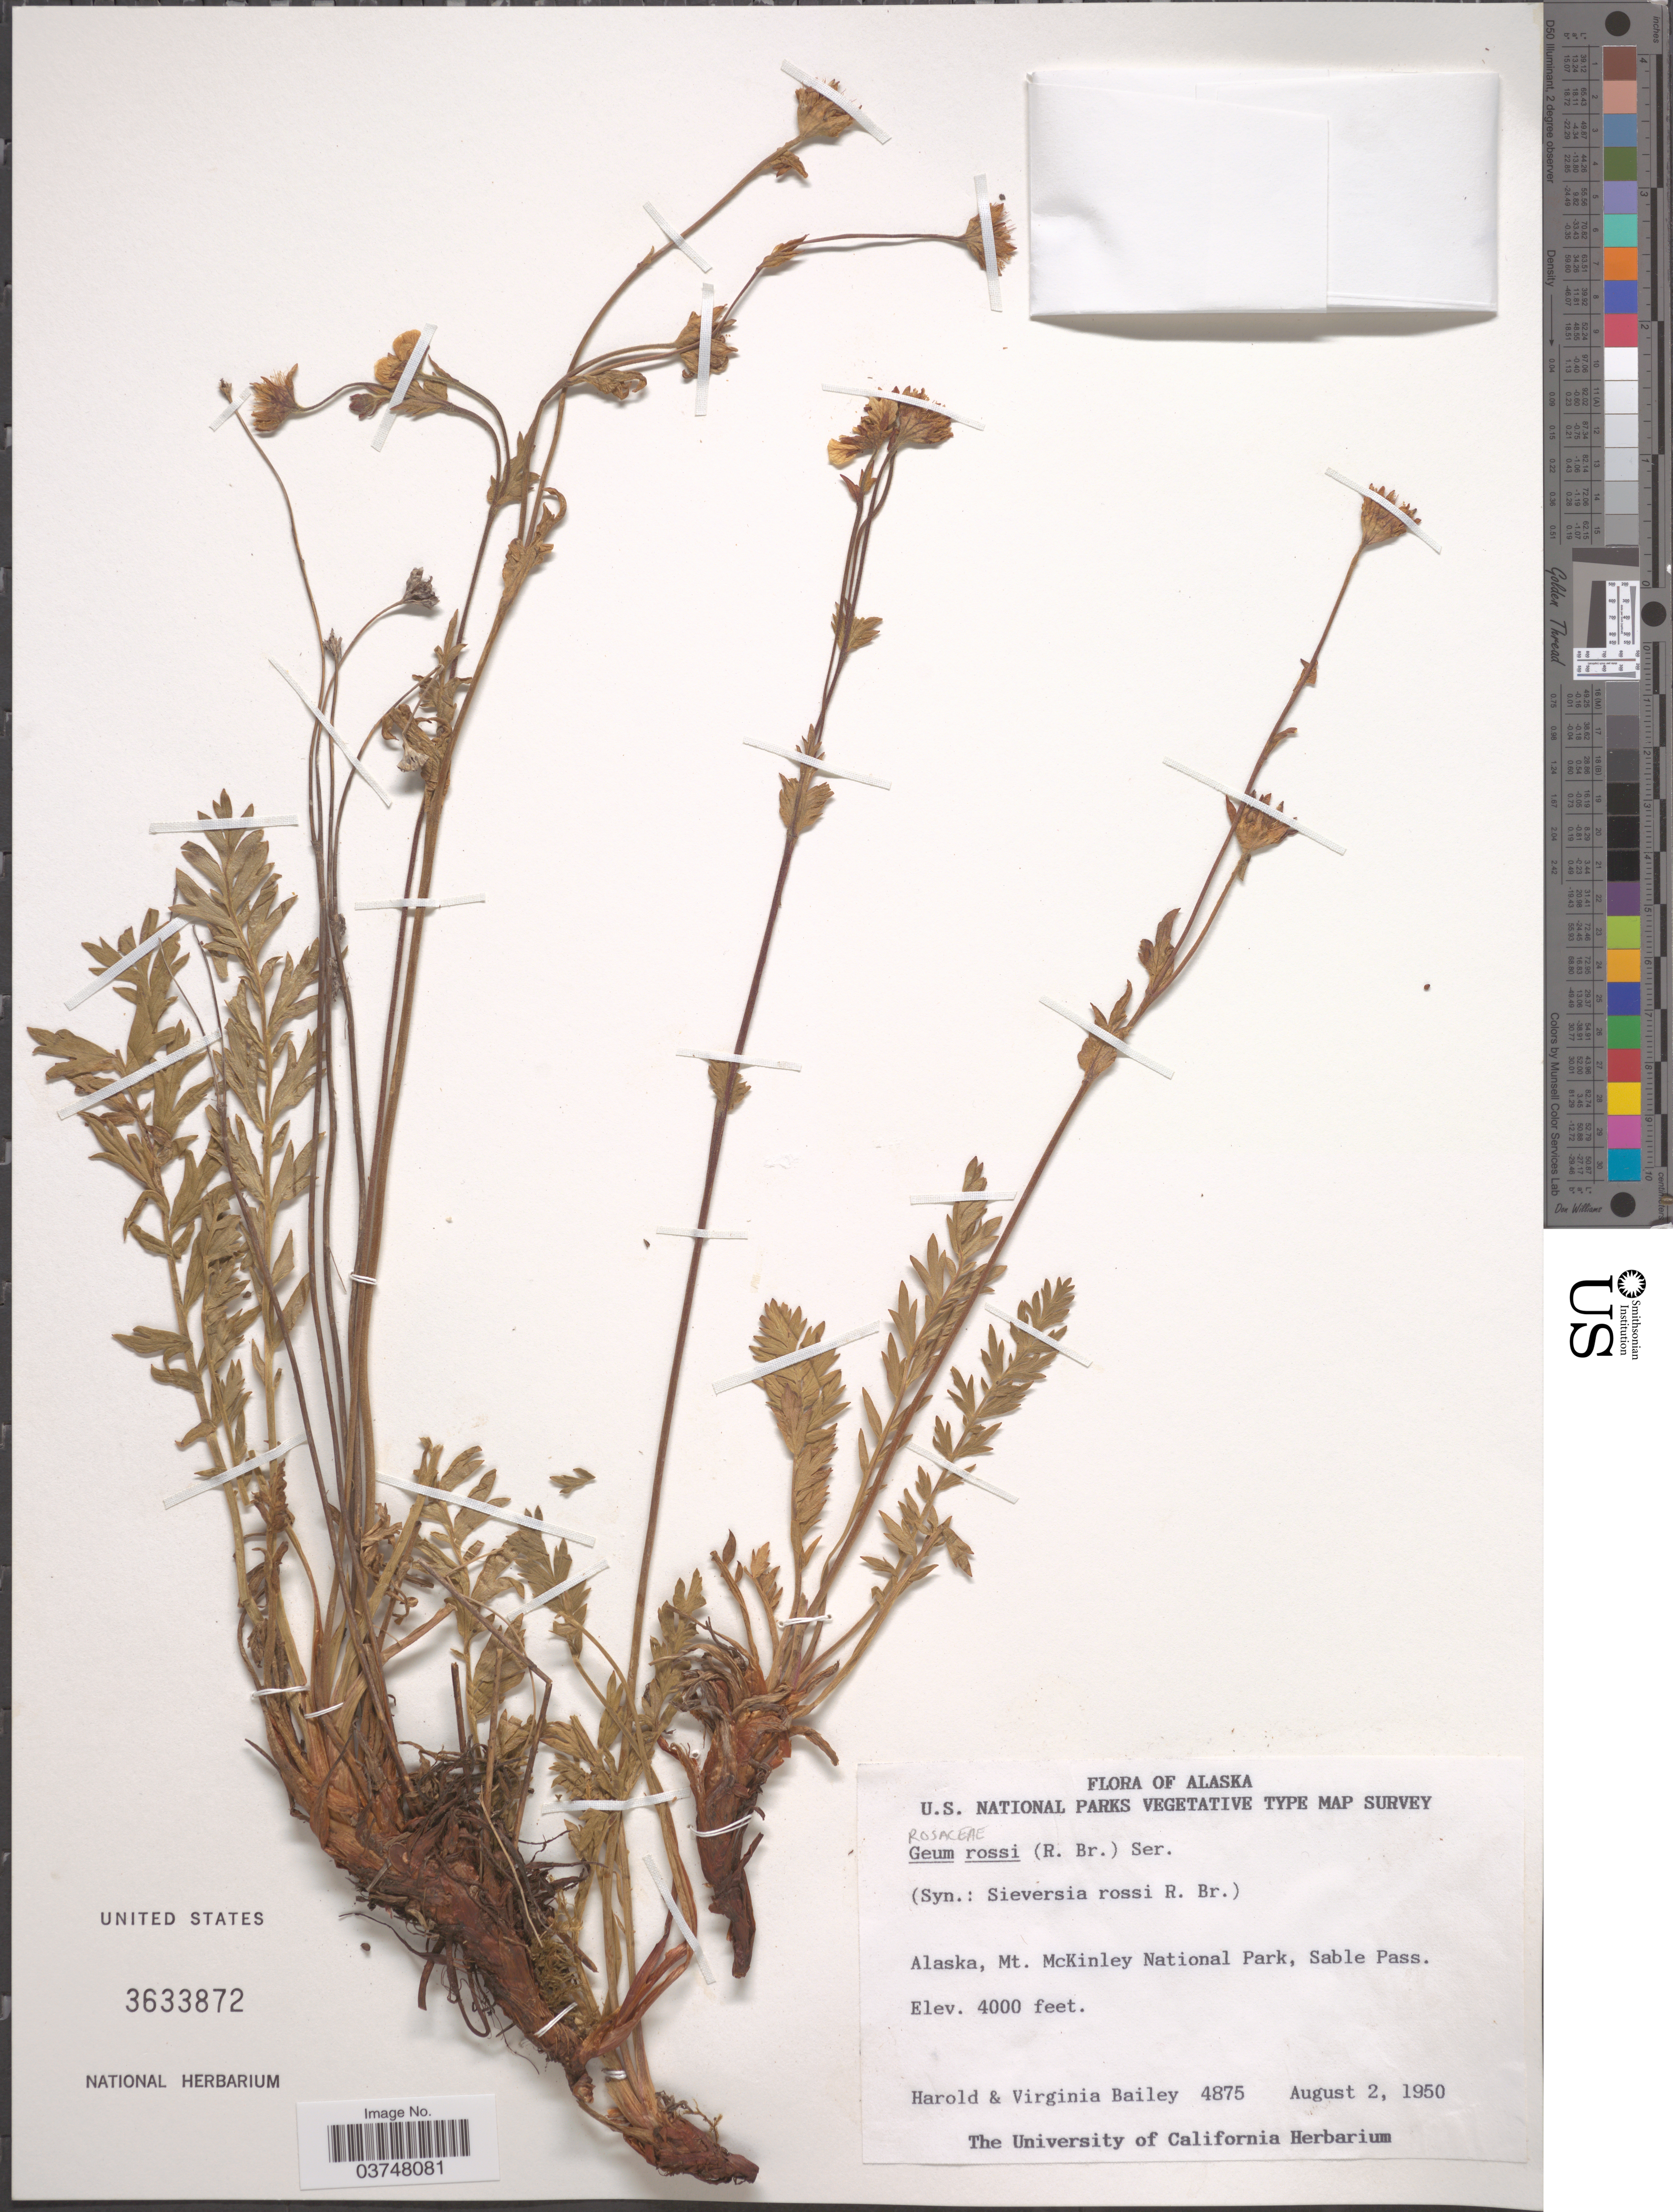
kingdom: Plantae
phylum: Tracheophyta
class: Magnoliopsida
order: Rosales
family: Rosaceae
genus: Acomastylis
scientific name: Acomastylis rossii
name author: (R. Br.) Greene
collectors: H. Bailey & V. L. Bailey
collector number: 4875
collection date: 1950-08-02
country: United States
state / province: Alaska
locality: Mt. McKinley National Park, Sable Pass.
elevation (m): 1219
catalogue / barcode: US 3633872